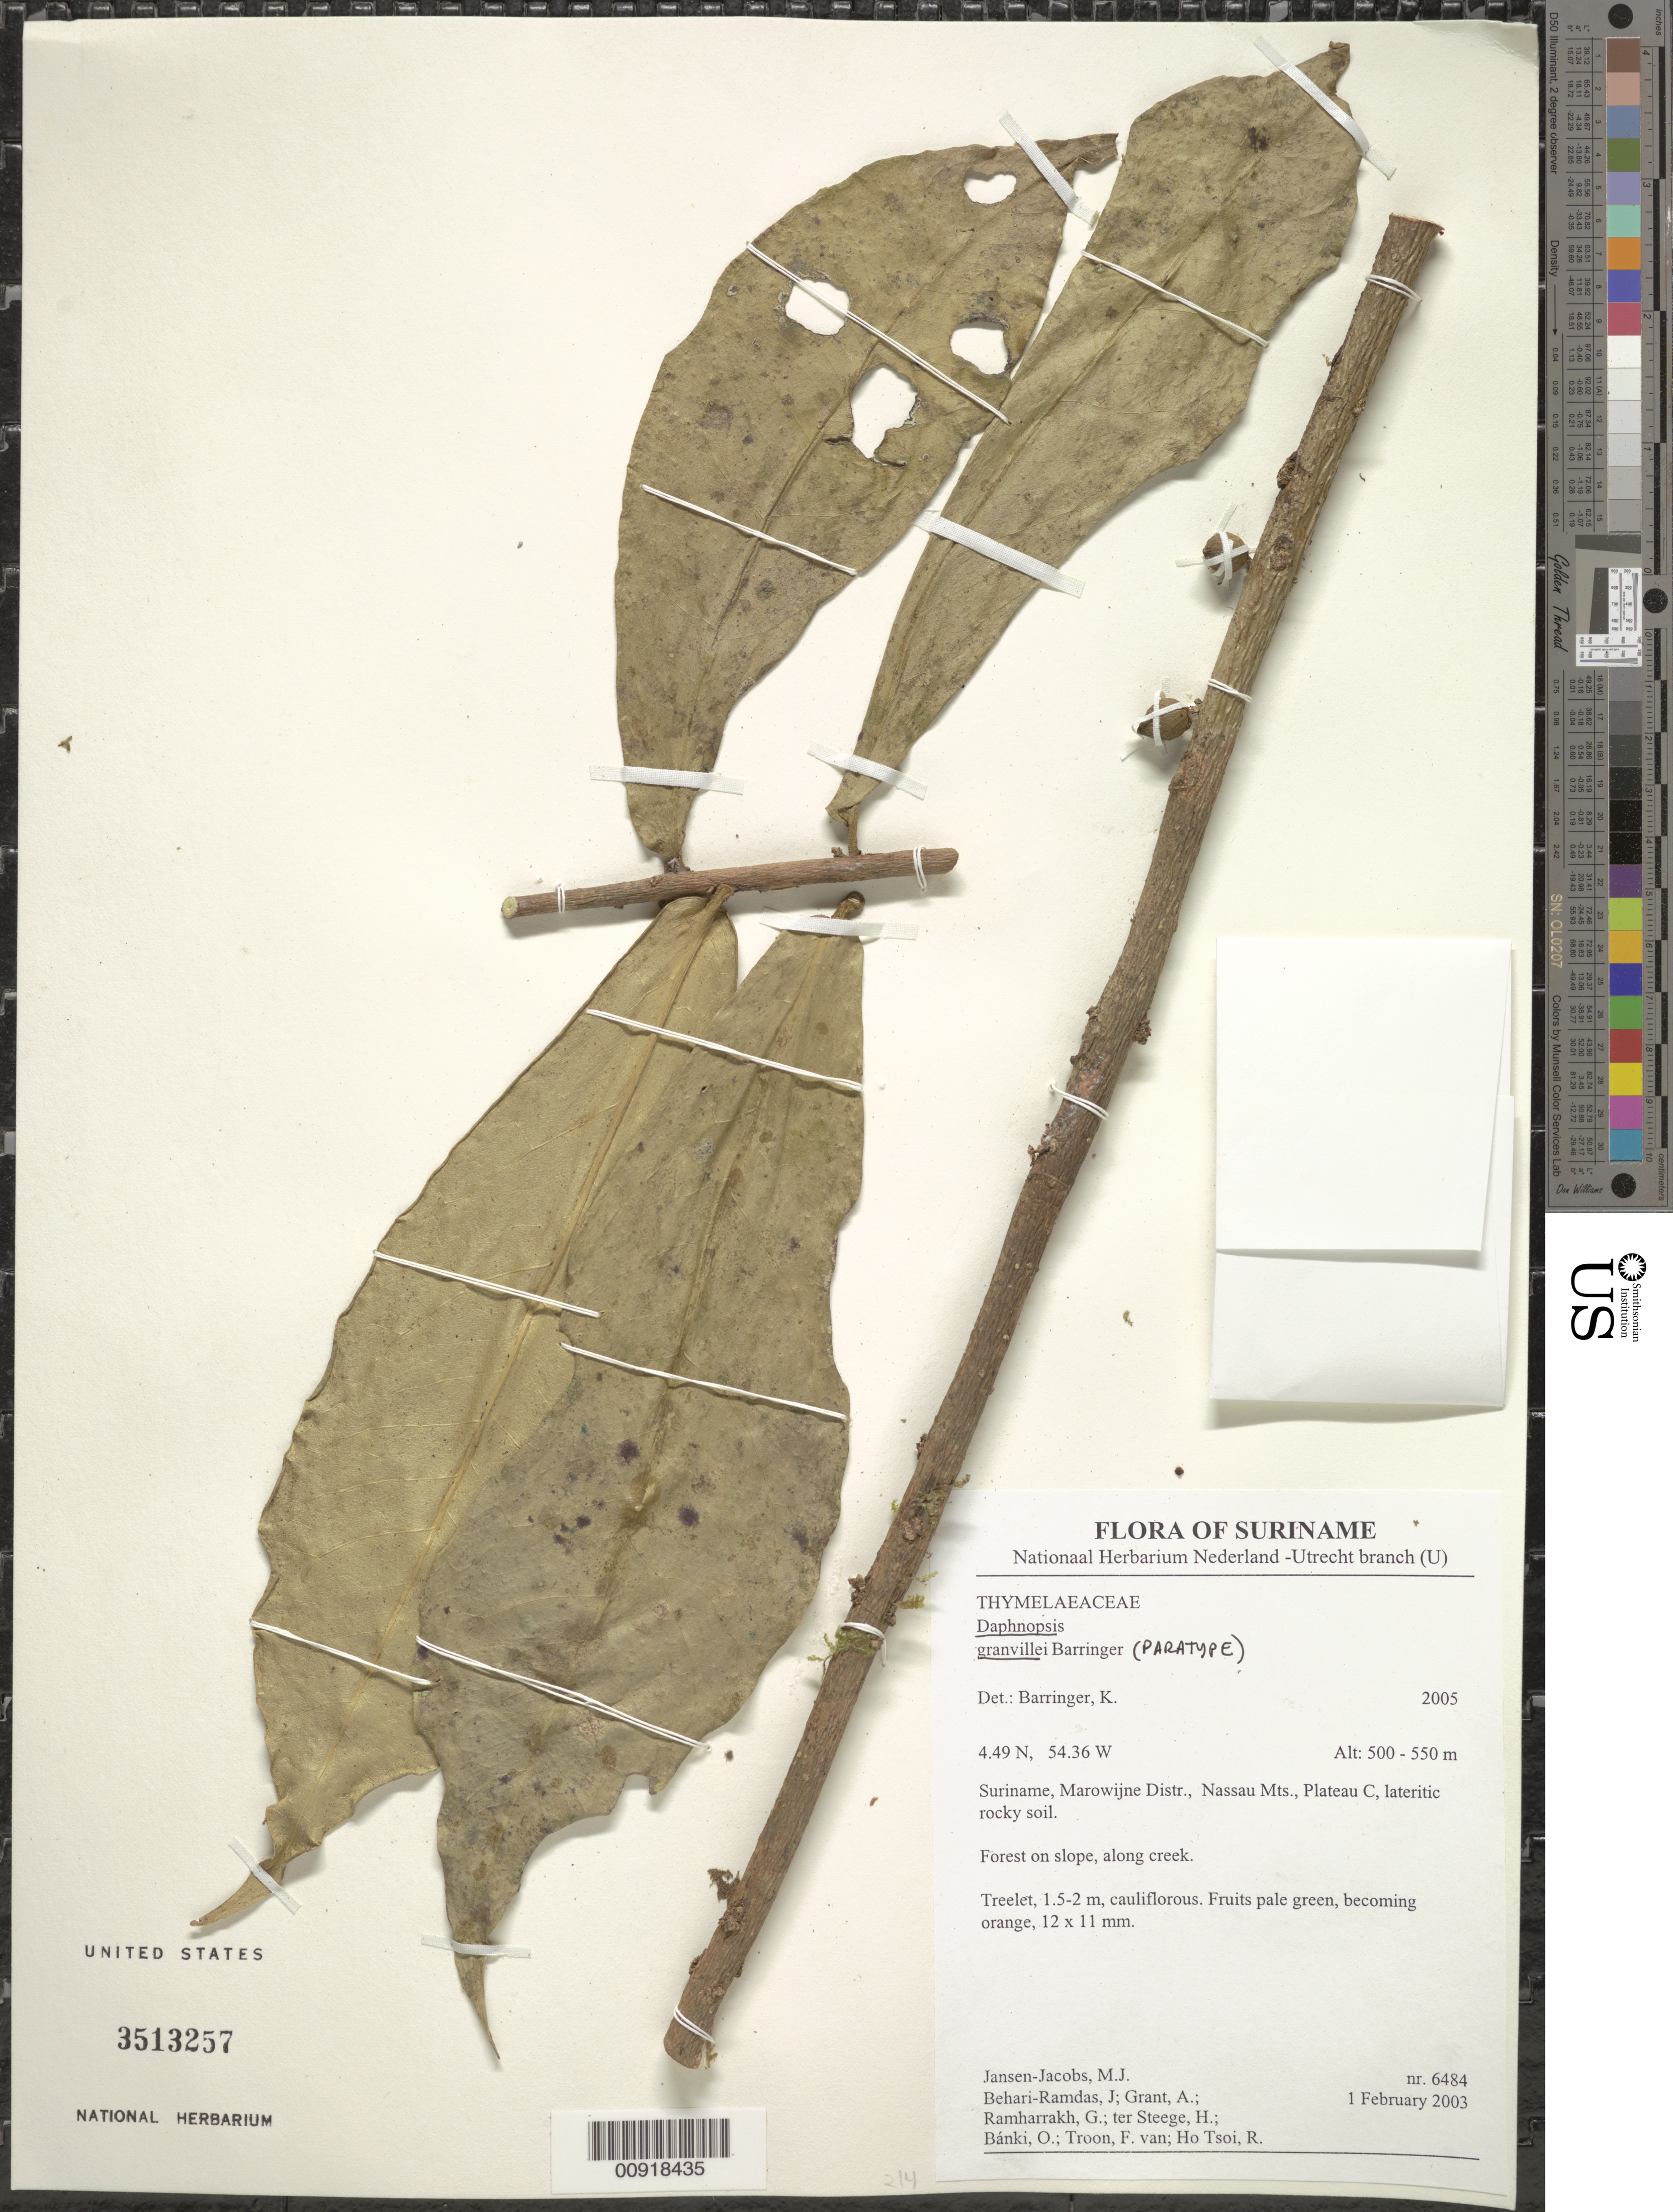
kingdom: Plantae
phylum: Tracheophyta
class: Magnoliopsida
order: Malvales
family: Thymelaeaceae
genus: Daphnopsis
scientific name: Daphnopsis granvillei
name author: Barringer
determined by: Barringer, K. A.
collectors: M. J. Jansen-Jacobs, J. Behari-Ramdas, A. Grant, G. Ramharrakh, H. ter Steege, O. Bánki, F. Van Troon & R. Ho Tsoi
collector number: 6484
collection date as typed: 1-Feb-03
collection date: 2003-02-01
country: Suriname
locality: Morowijne Dist; Nassau Mts, Plateau C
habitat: Lateritic rocky soil; forest on slope, along creek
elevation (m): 500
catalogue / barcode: US 3513257